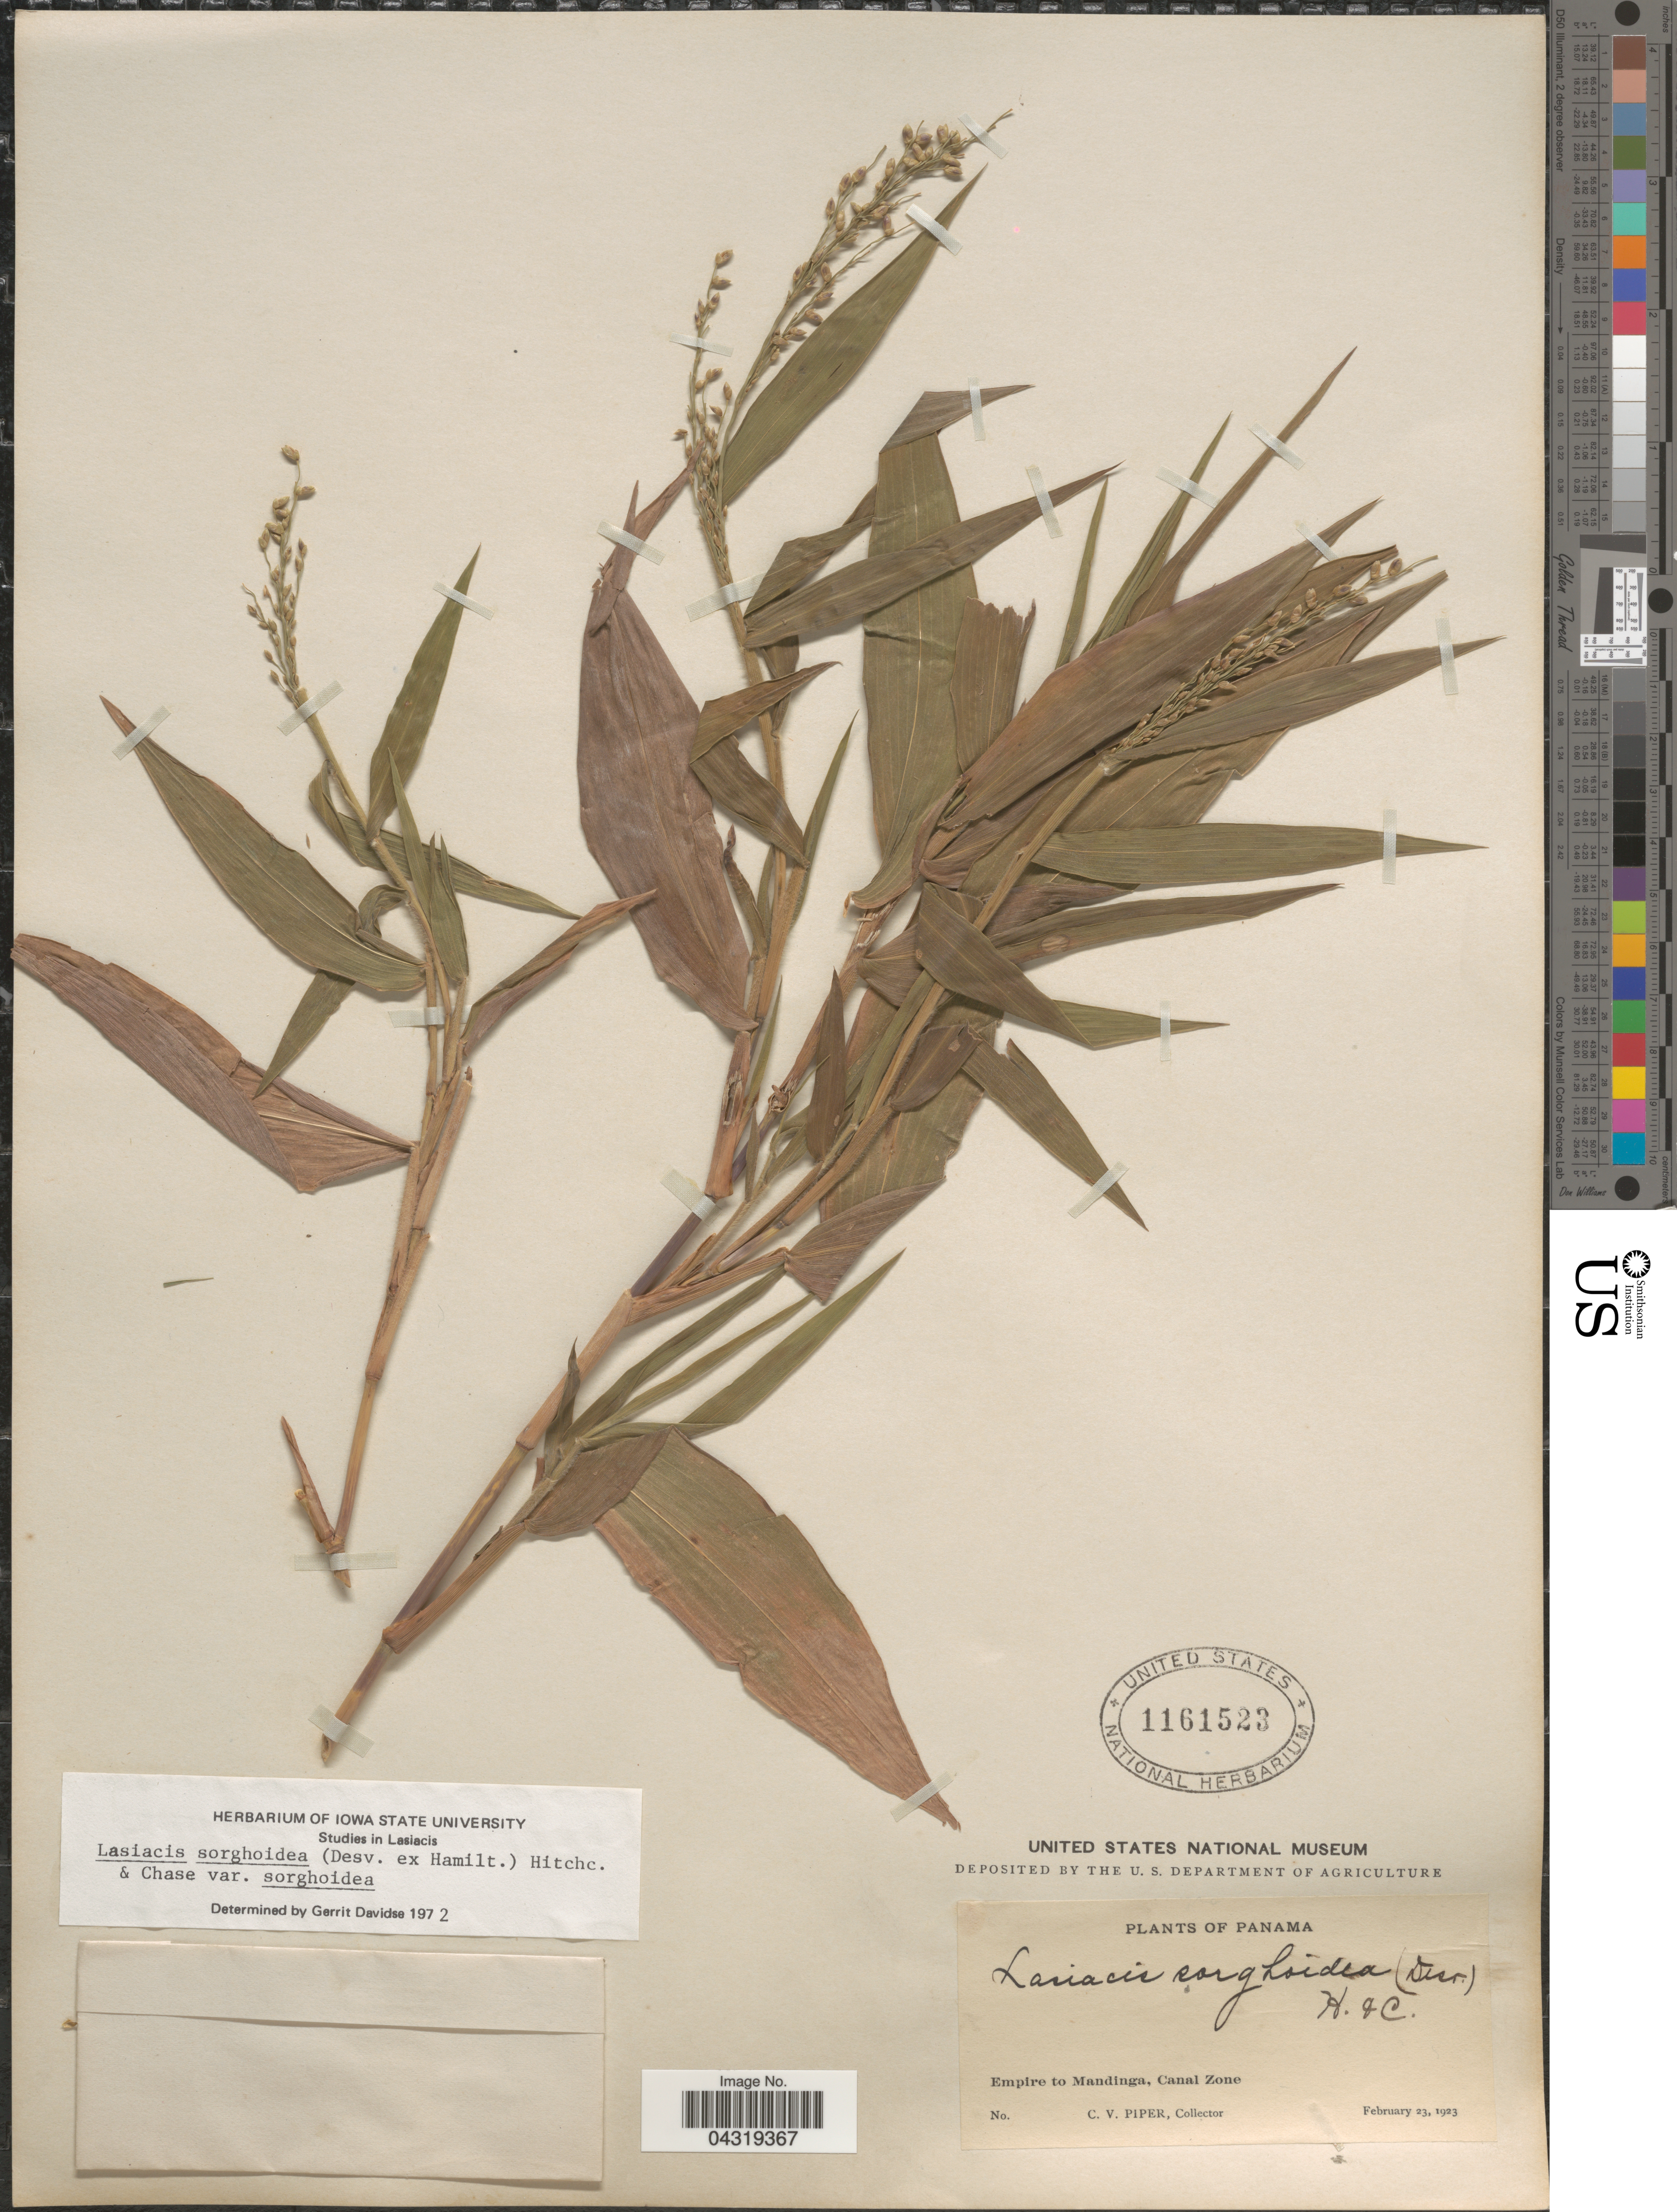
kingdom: Plantae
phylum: Tracheophyta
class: Liliopsida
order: Poales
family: Poaceae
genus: Lasiacis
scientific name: Lasiacis sorghoidea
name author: (Desv. ex Ham.) Hitchc. & Chase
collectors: C. V. Piper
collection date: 1923-02-23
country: Panama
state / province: Colón / Panamá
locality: Empire to Mandinga, Canal Zone.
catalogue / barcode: US 1161523